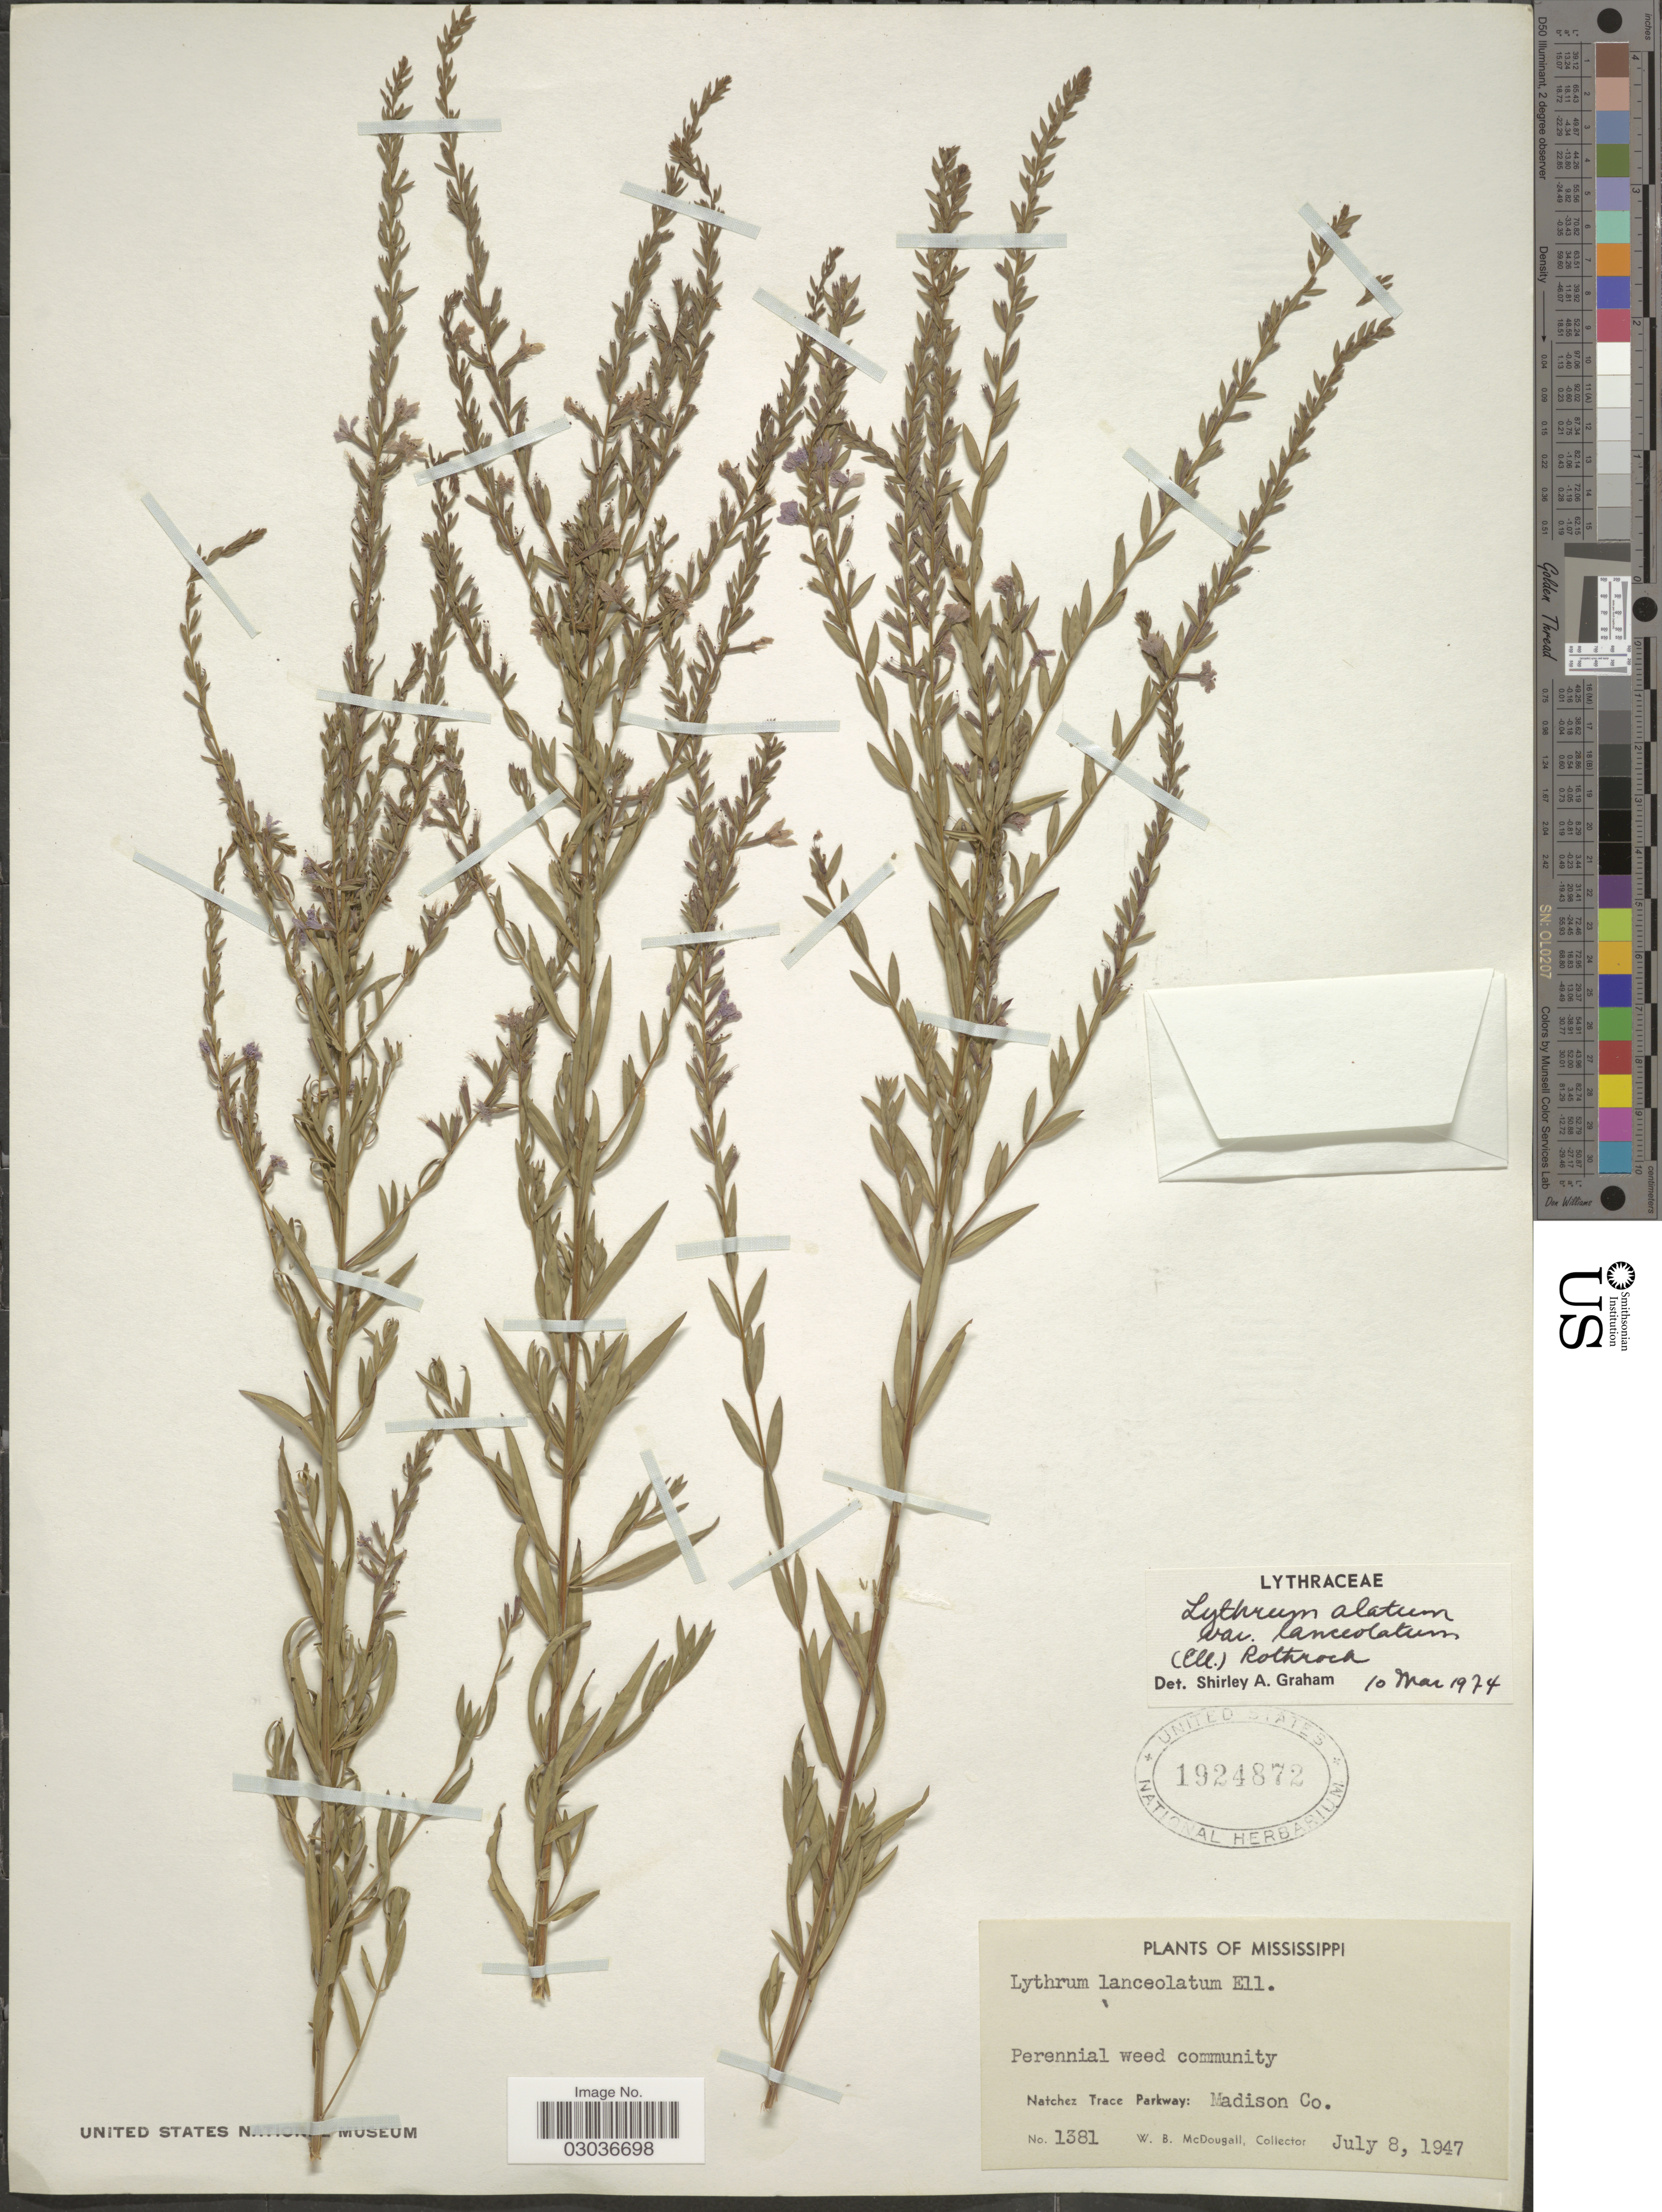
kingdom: Plantae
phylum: Tracheophyta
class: Magnoliopsida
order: Myrtales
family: Lythraceae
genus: Lythrum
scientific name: Lythrum alatum var. lanceolatum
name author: (Elliott) A. Gray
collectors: W. B. McDougall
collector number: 1381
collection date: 1947-07-08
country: United States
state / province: Mississippi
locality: Natchez Trace Parkway: Madison Co.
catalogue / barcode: US 1924872